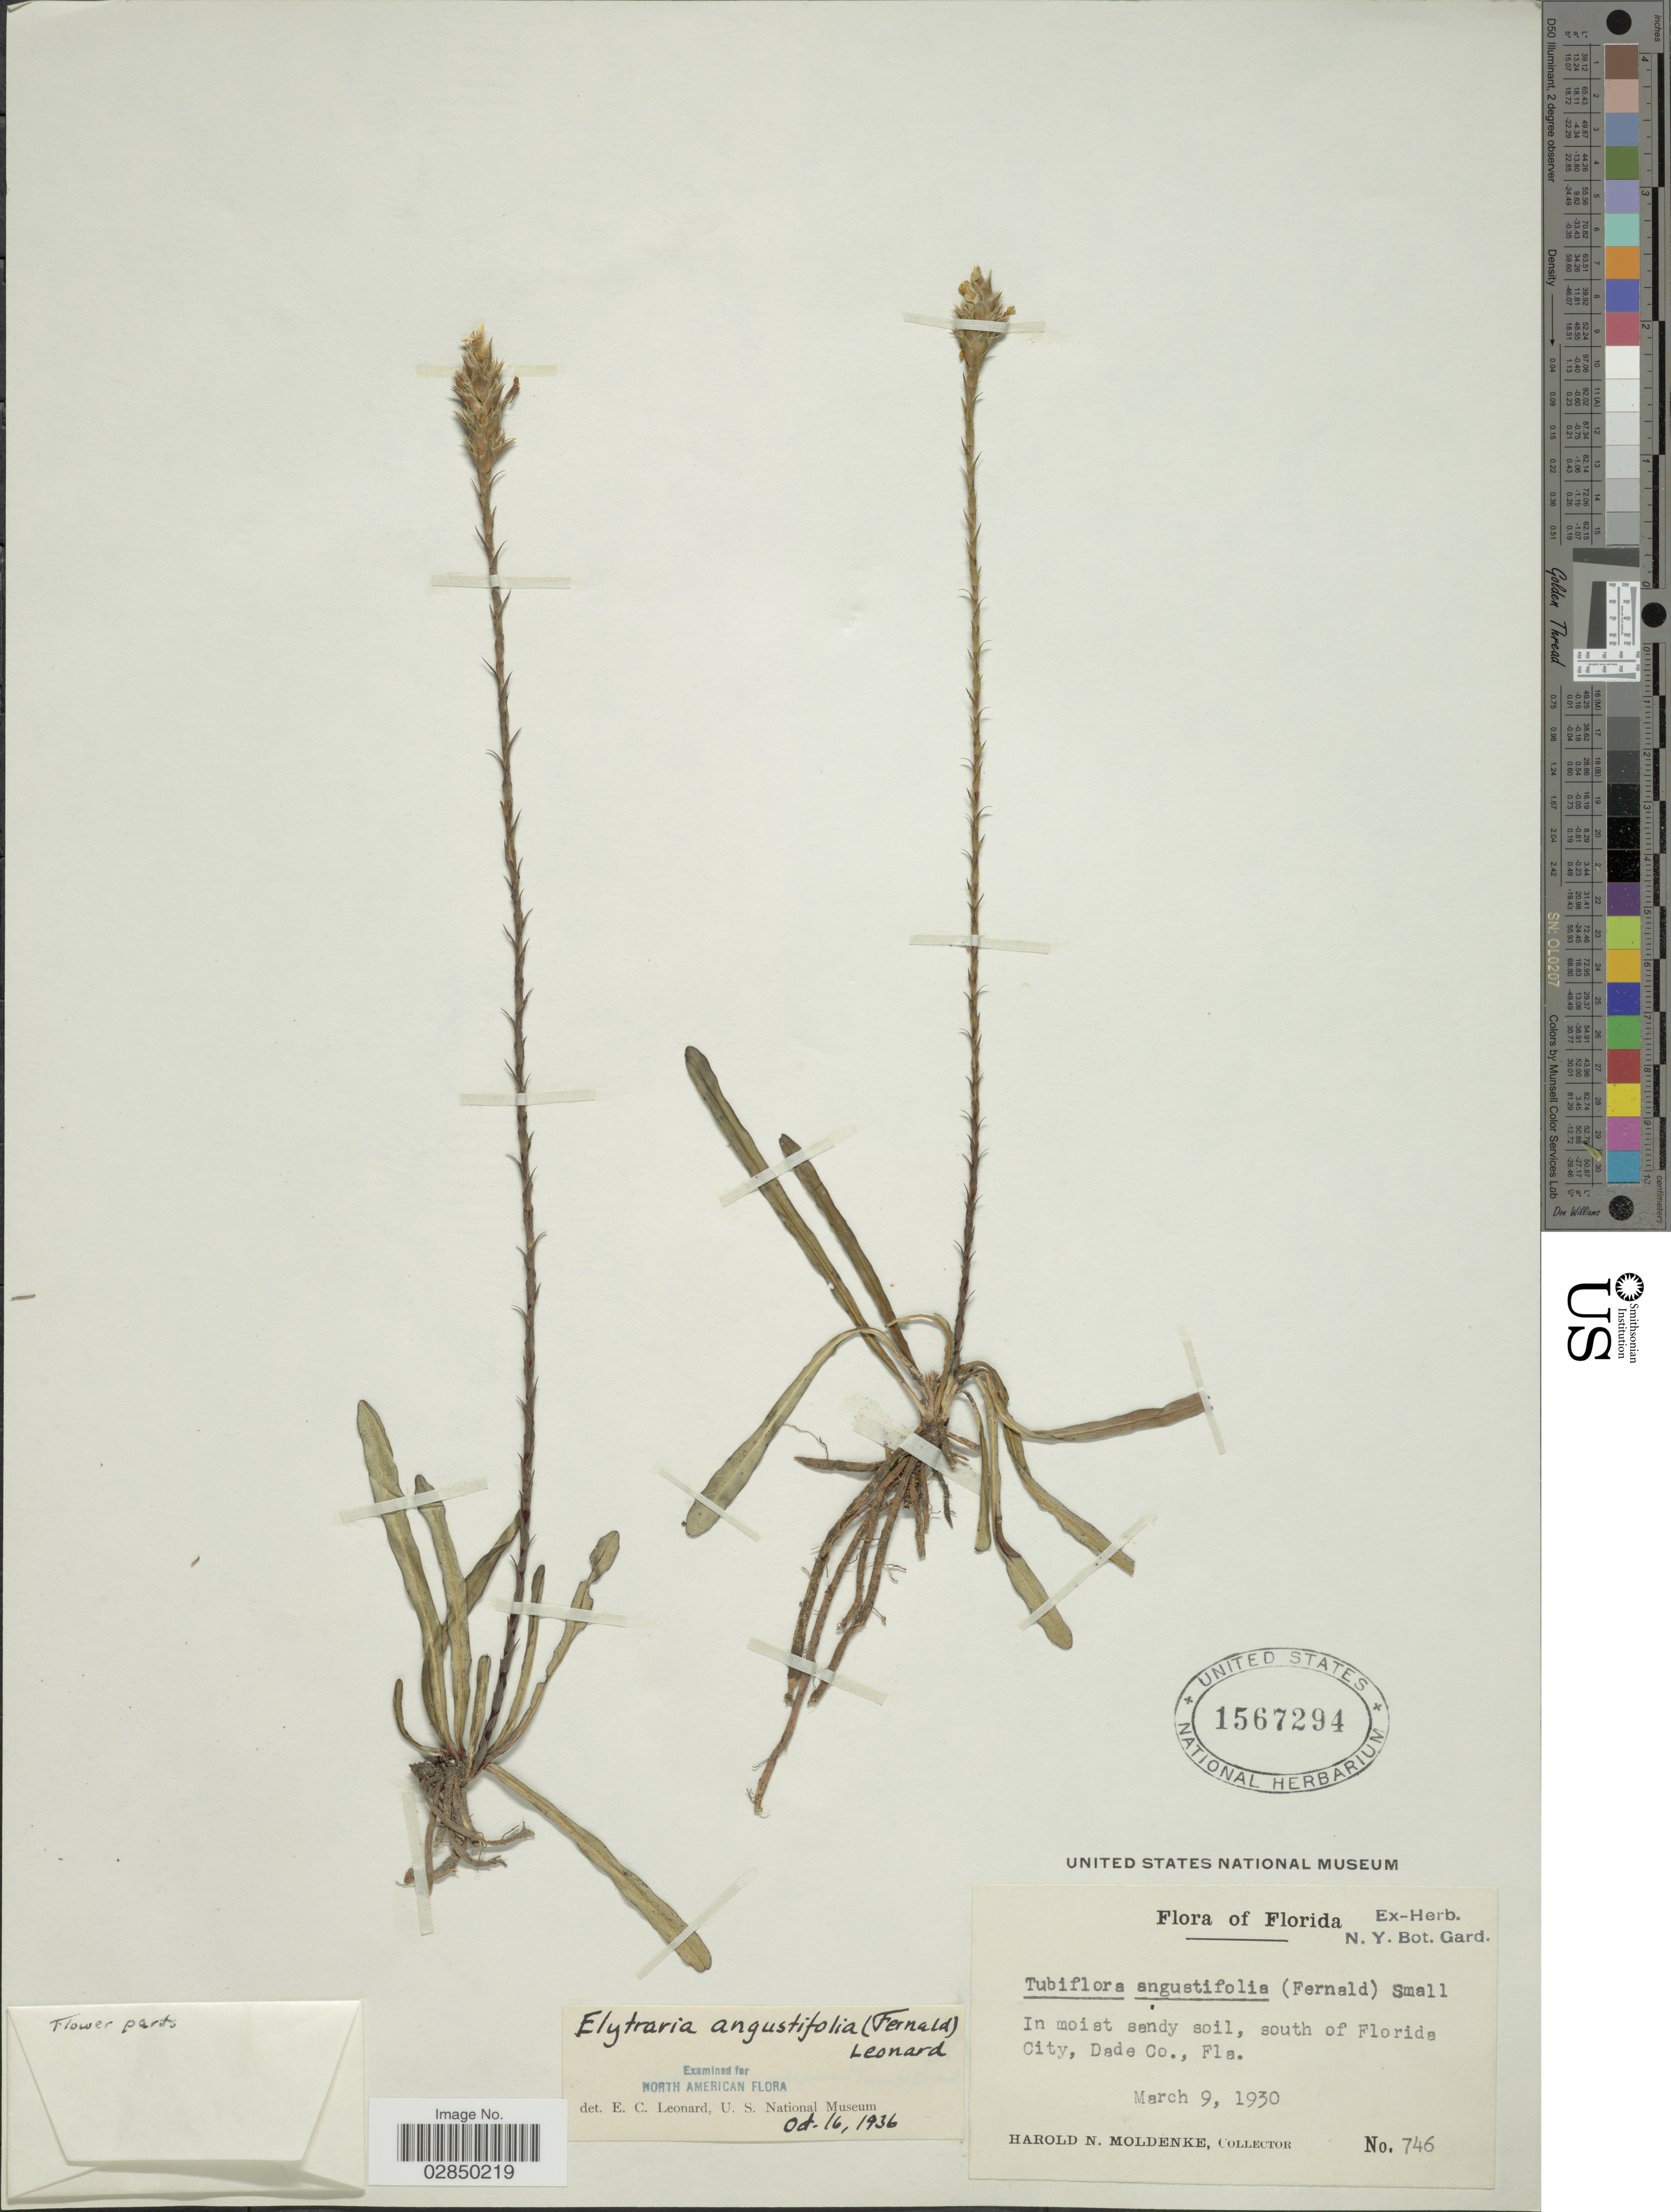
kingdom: Plantae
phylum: Tracheophyta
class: Magnoliopsida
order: Lamiales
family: Acanthaceae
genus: Elytraria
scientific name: Elytraria angustifolia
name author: (Fernald) Leonard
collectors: H. N. Moldenke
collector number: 746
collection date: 1930-03-09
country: United States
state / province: Florida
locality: South of Florida City, Dade Co, Fla.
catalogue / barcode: US 1567294